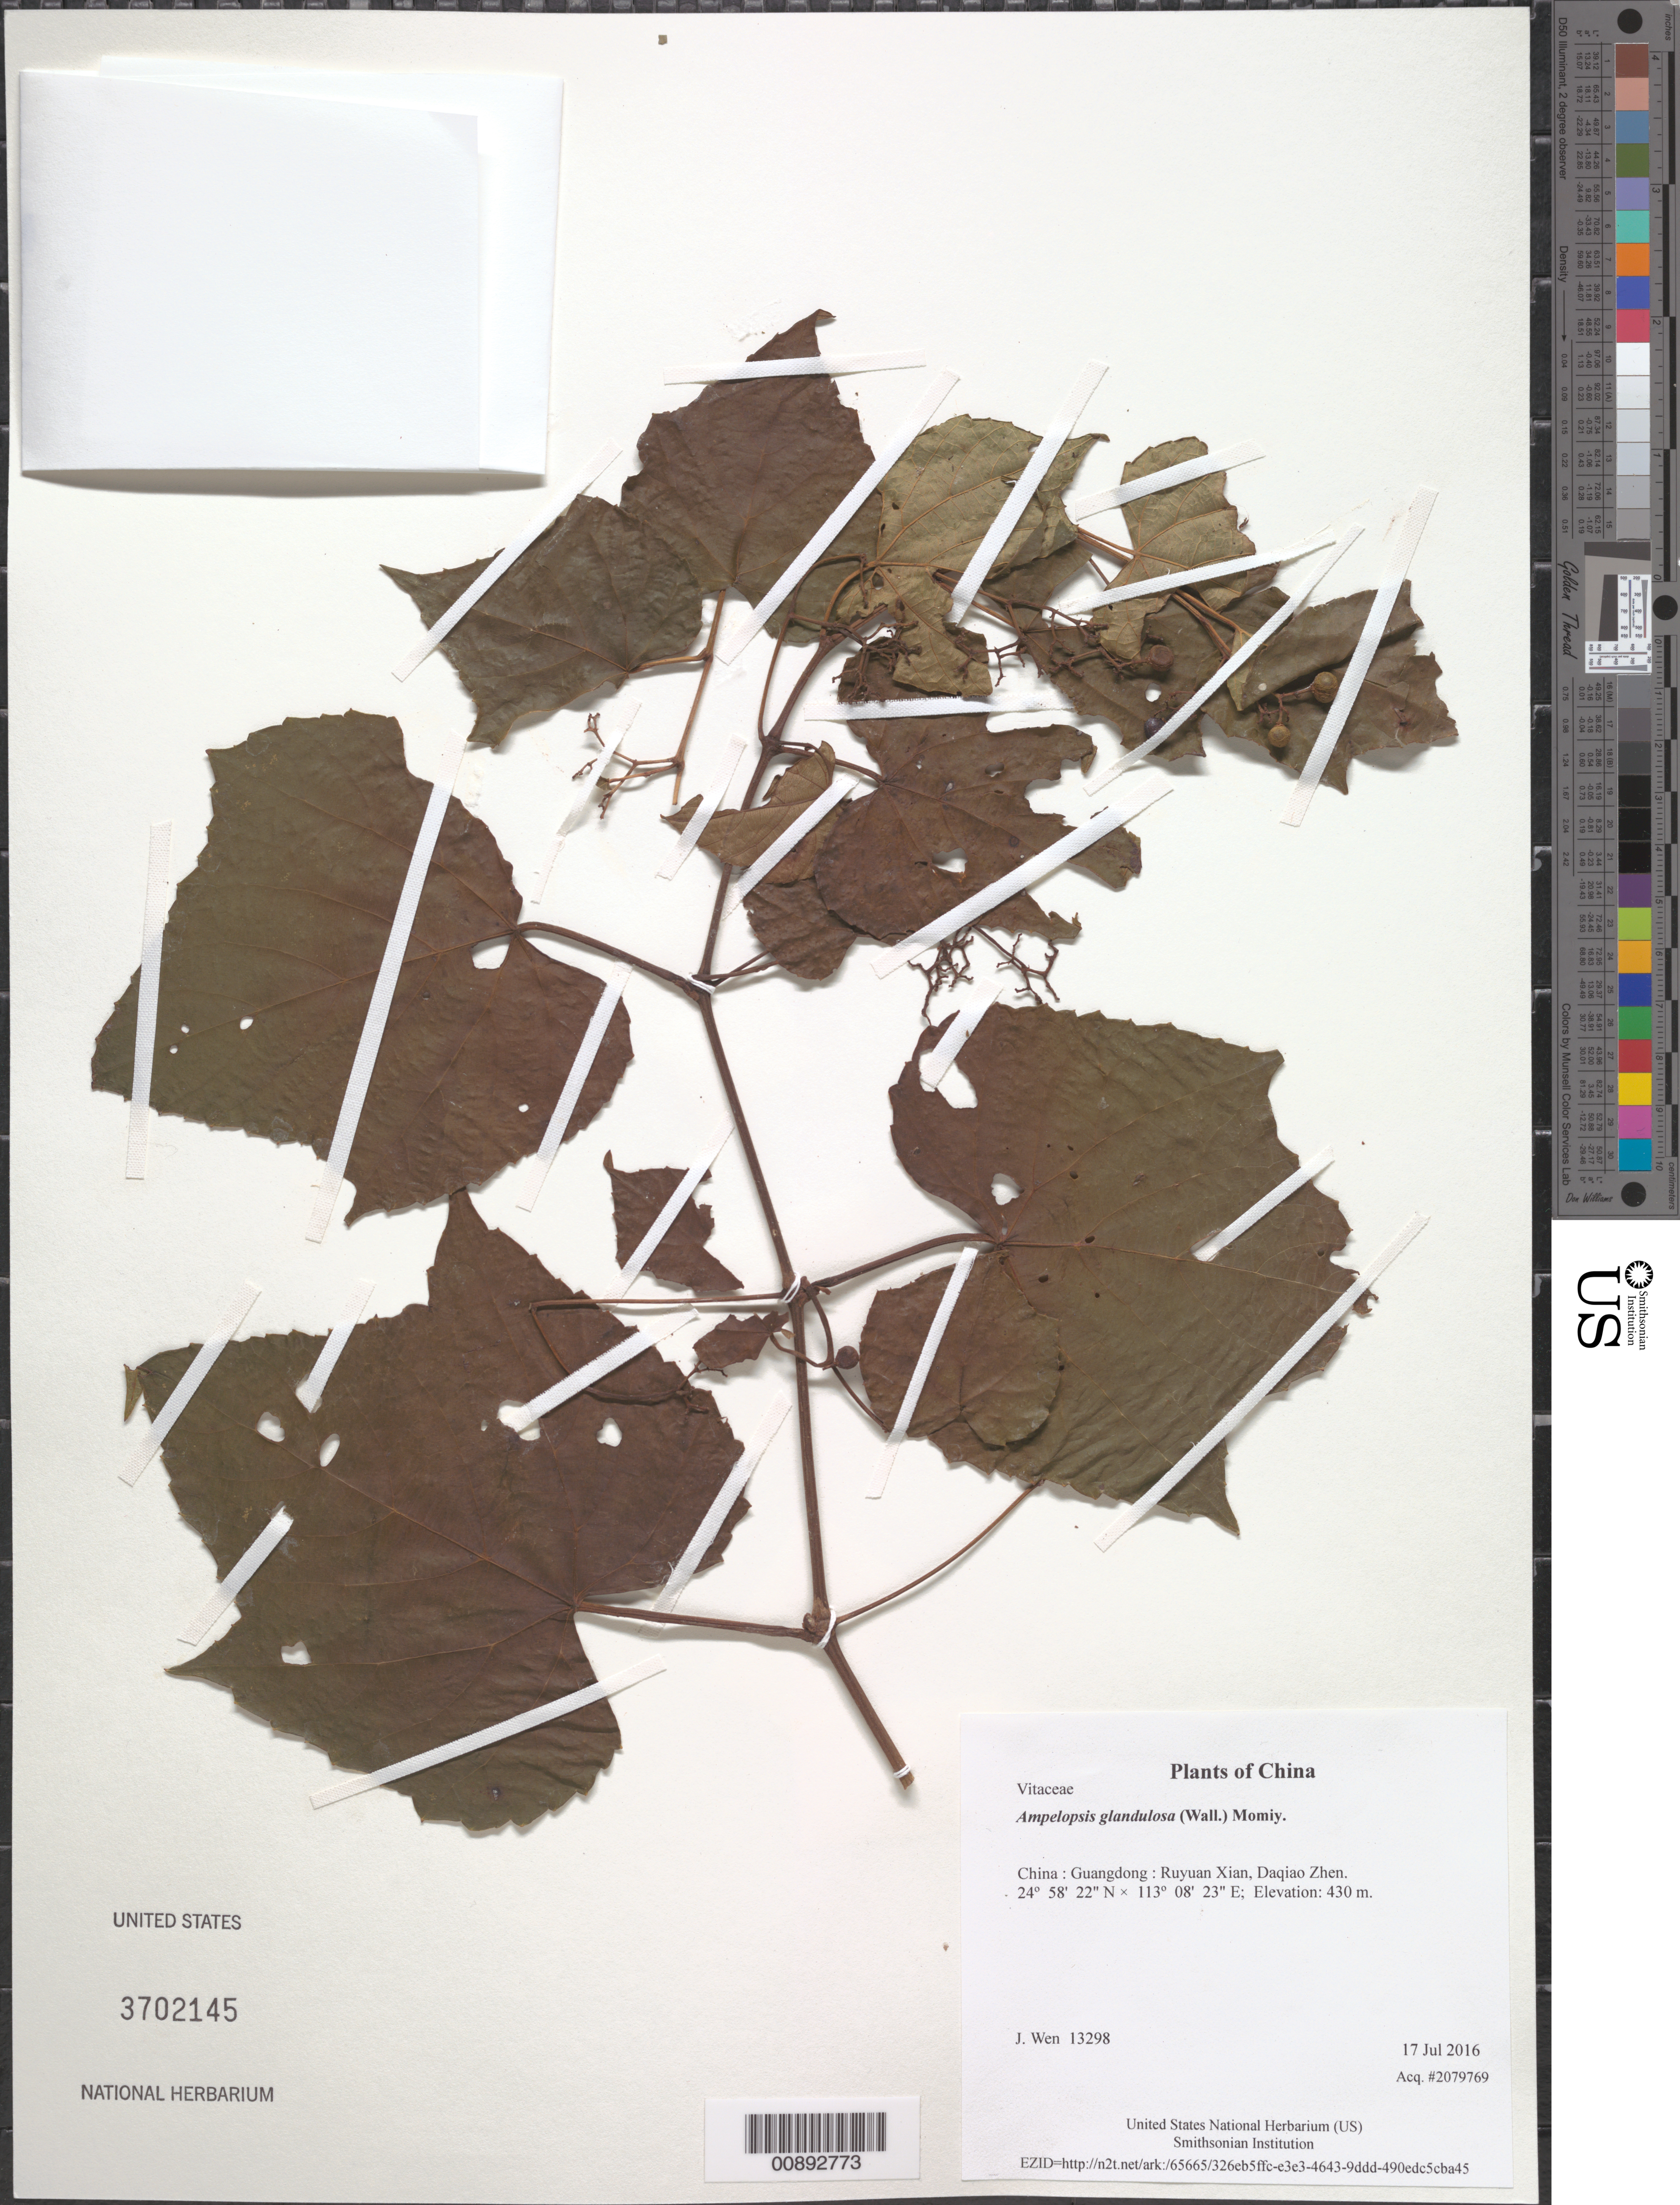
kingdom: Plantae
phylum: Tracheophyta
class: Magnoliopsida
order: Vitales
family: Vitaceae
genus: Ampelopsis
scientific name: Ampelopsis glandulosa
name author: (Wall.) Momiy.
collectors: J. Wen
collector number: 13298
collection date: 2016-07-17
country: China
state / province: Guangdong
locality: Ruyuan Xian, Daqiao Zhen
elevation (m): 430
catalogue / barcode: US 3702145